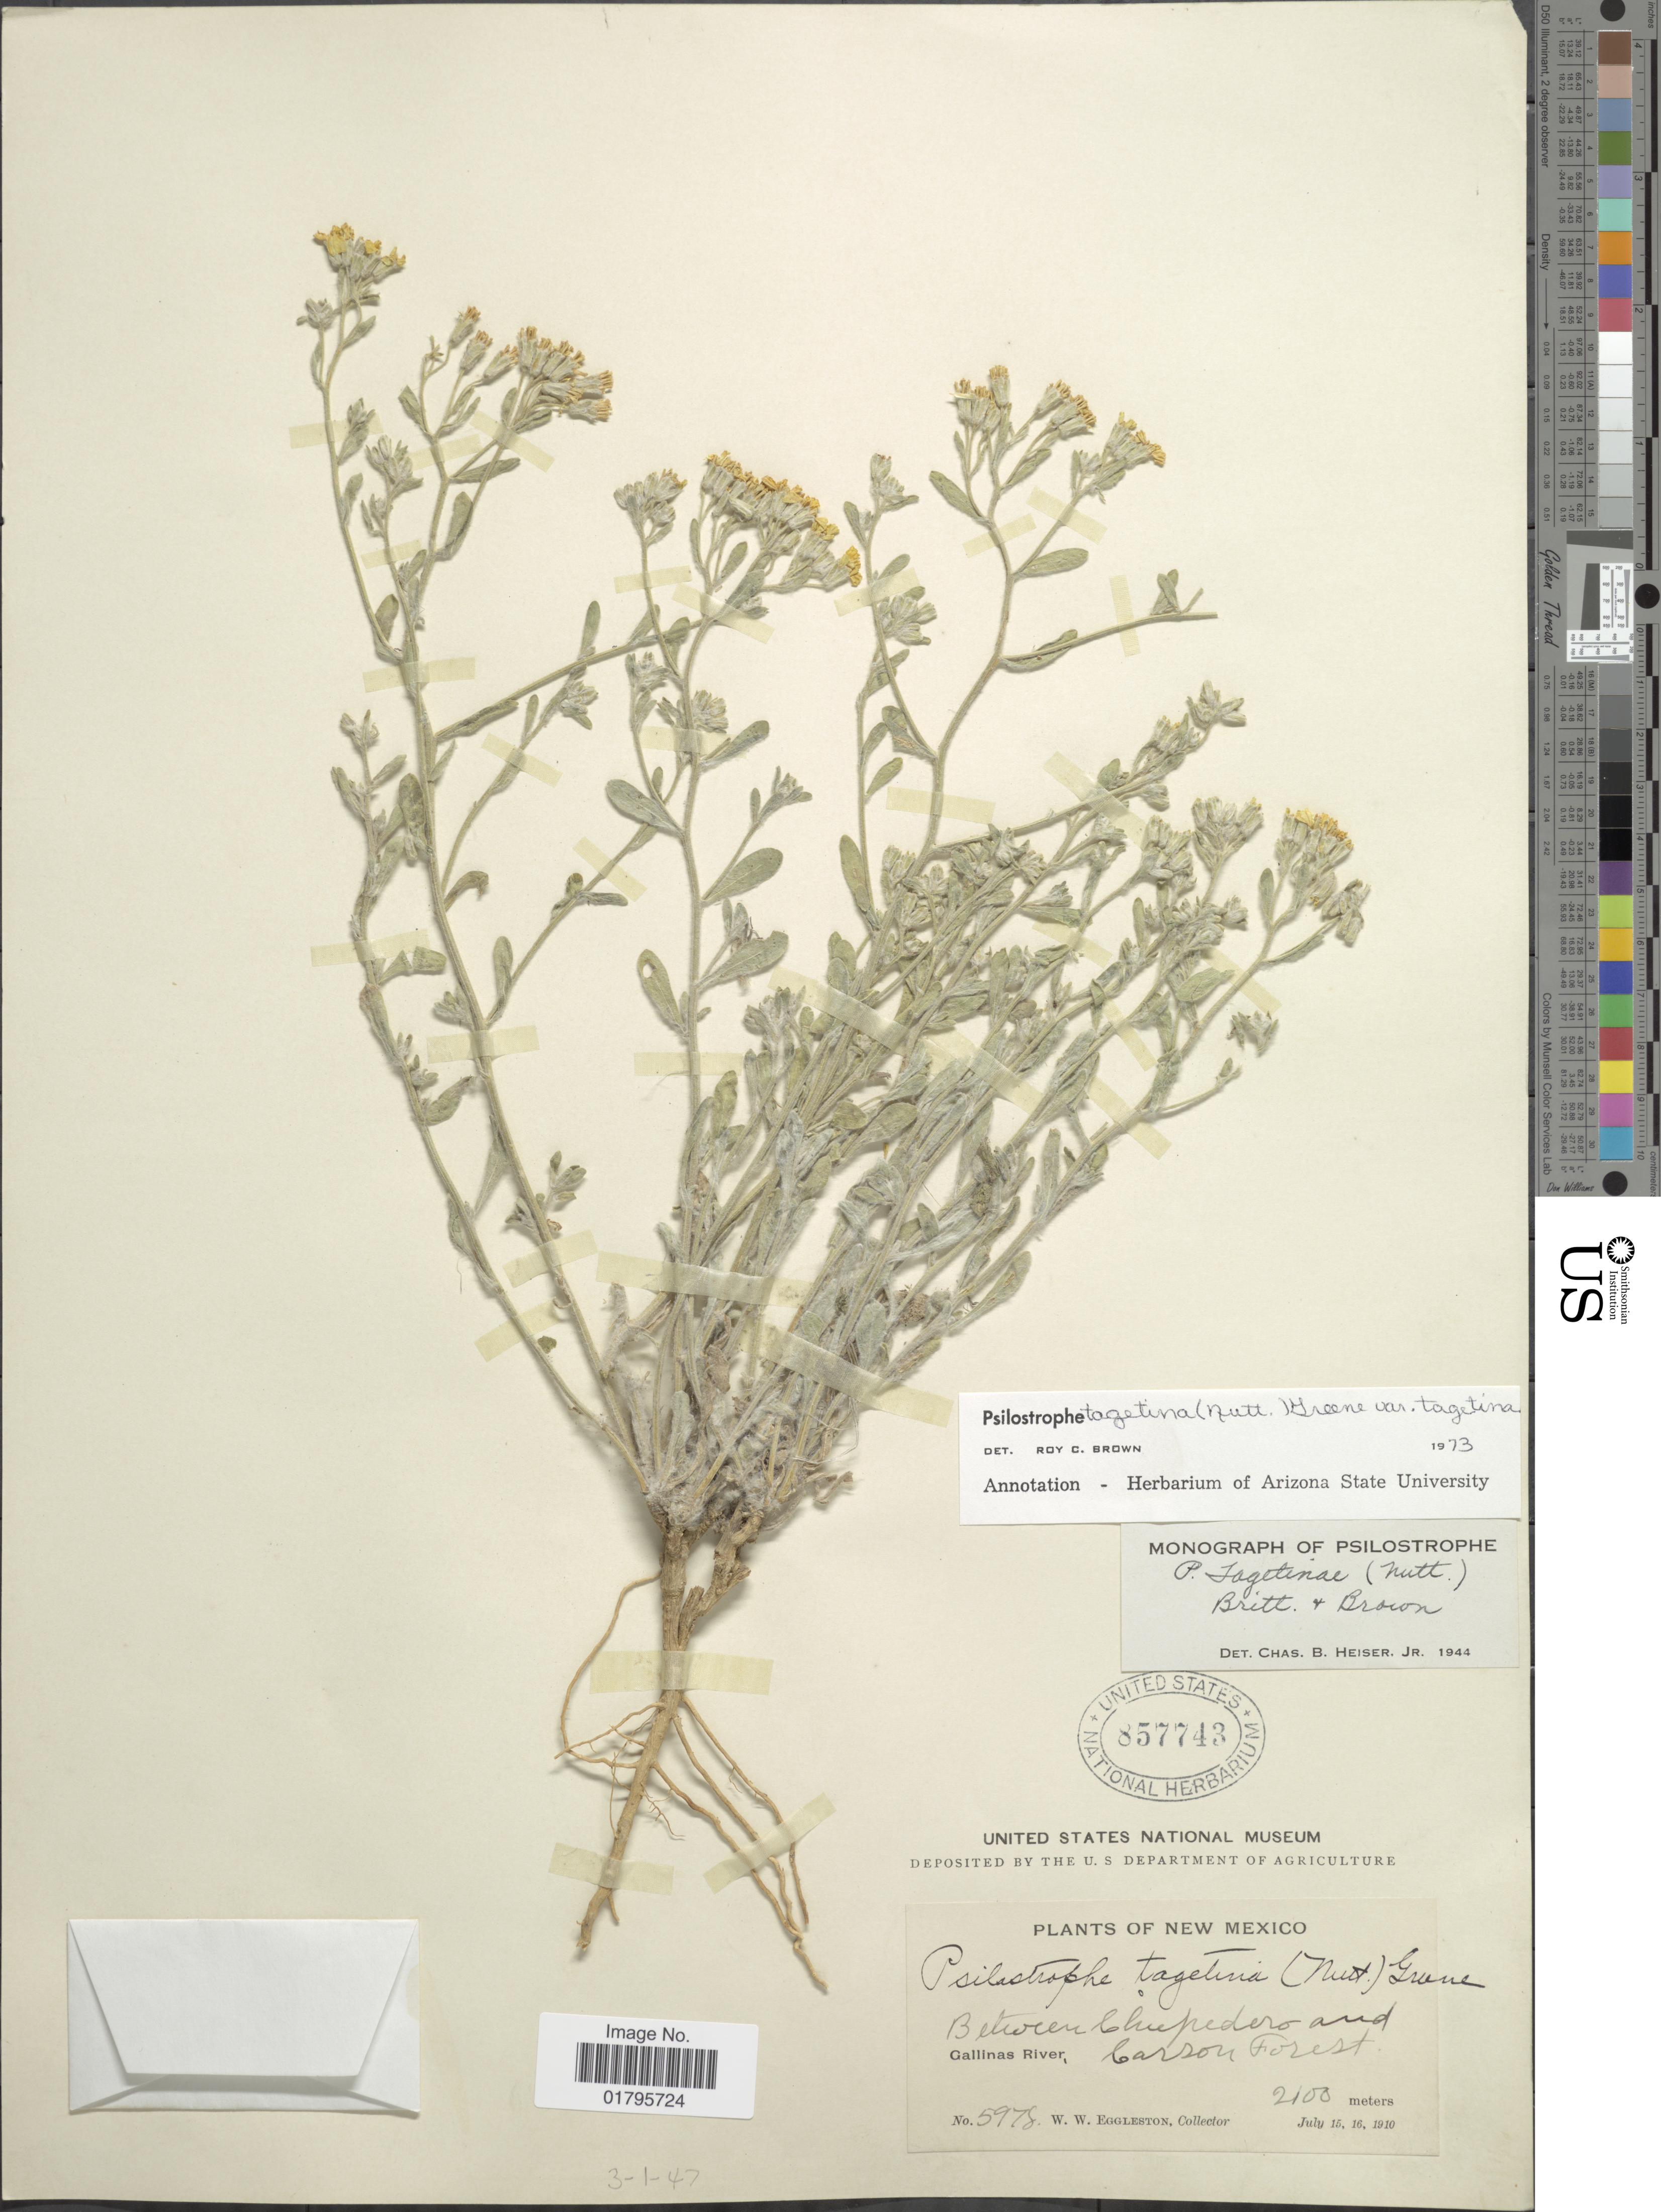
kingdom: Plantae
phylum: Tracheophyta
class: Magnoliopsida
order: Asterales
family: Asteraceae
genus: Psilostrophe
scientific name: Psilostrophe tagetina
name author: (Nutt.) Greene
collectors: W. W. Eggleston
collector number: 5978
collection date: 1910-07-15/1910-07-16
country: United States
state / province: New Mexico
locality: Between Chupedero (Chupadero) and Gallinas River, Carson Forest.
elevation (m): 2100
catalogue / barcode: US 857743